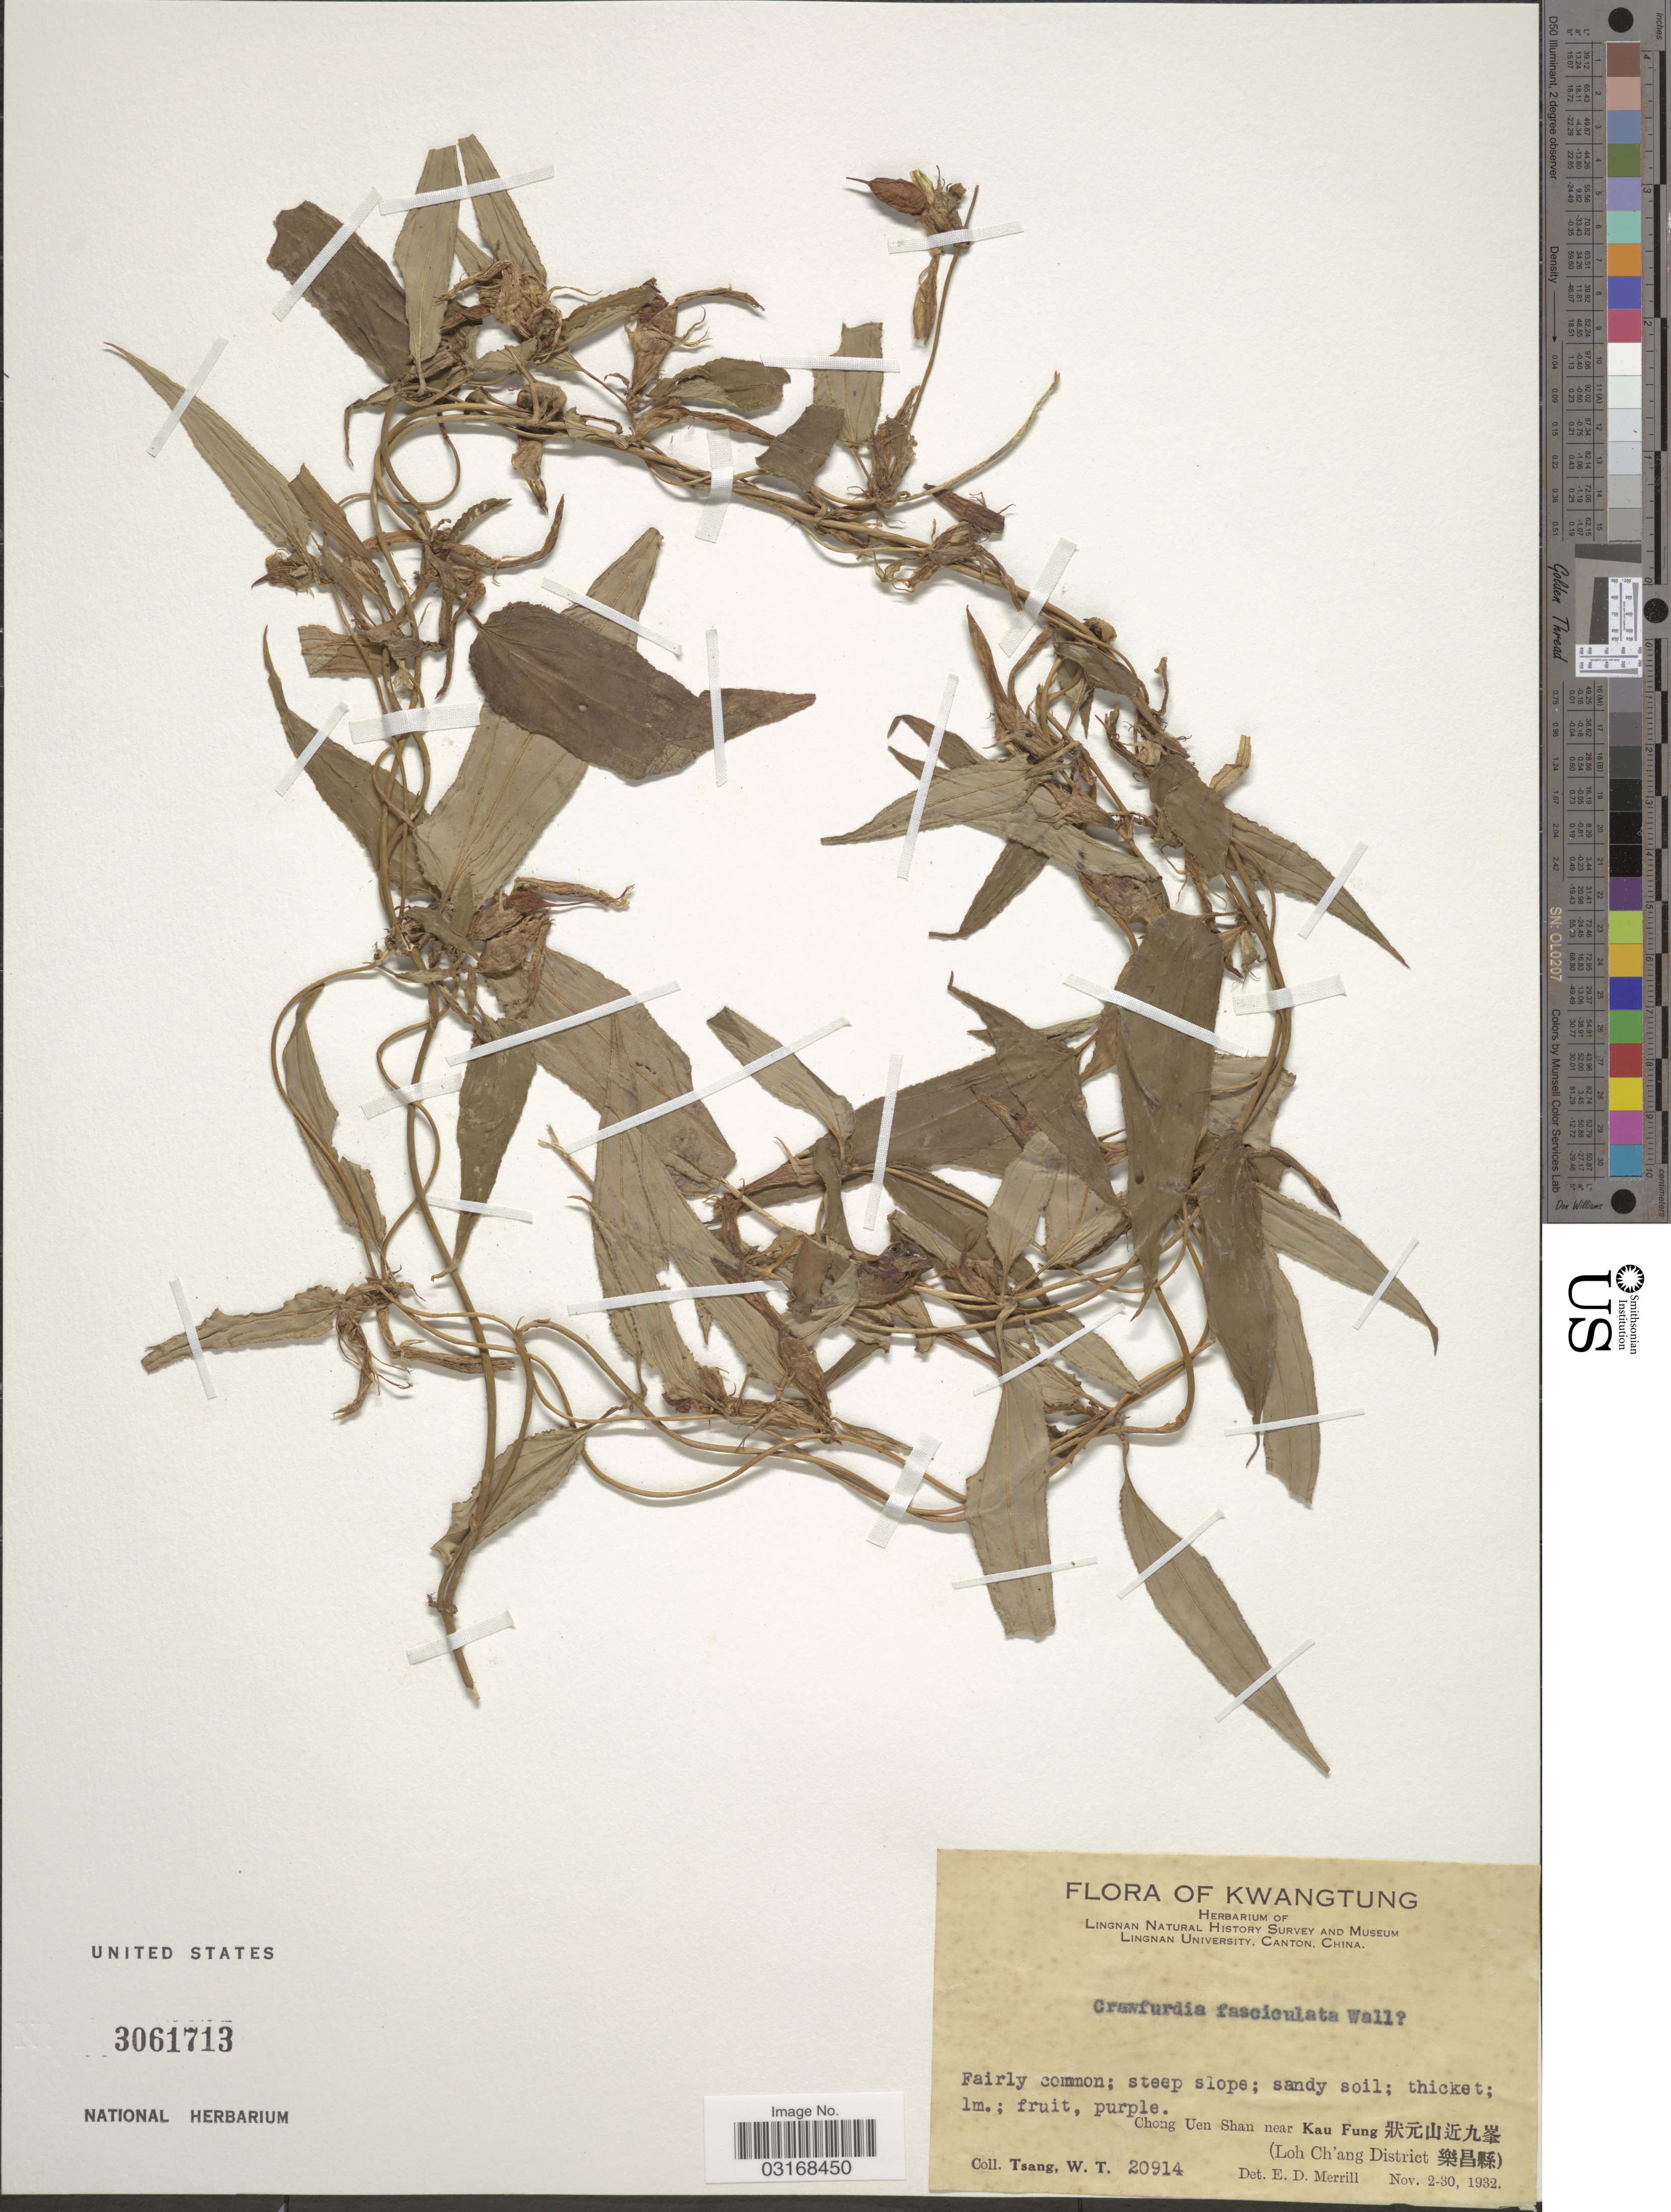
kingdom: Plantae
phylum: Tracheophyta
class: Magnoliopsida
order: Gentianales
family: Gentianaceae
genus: Crawfurdia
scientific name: Crawfurdia fasciculata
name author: Wall.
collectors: W. T. Tsang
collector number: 20914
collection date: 1932-11-02/1932-11-30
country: China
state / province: Guangdong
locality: Kwangtung. Chong Uen Shan near Kau Fung X. (Loh Ch'ang District X).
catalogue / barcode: US 3061713